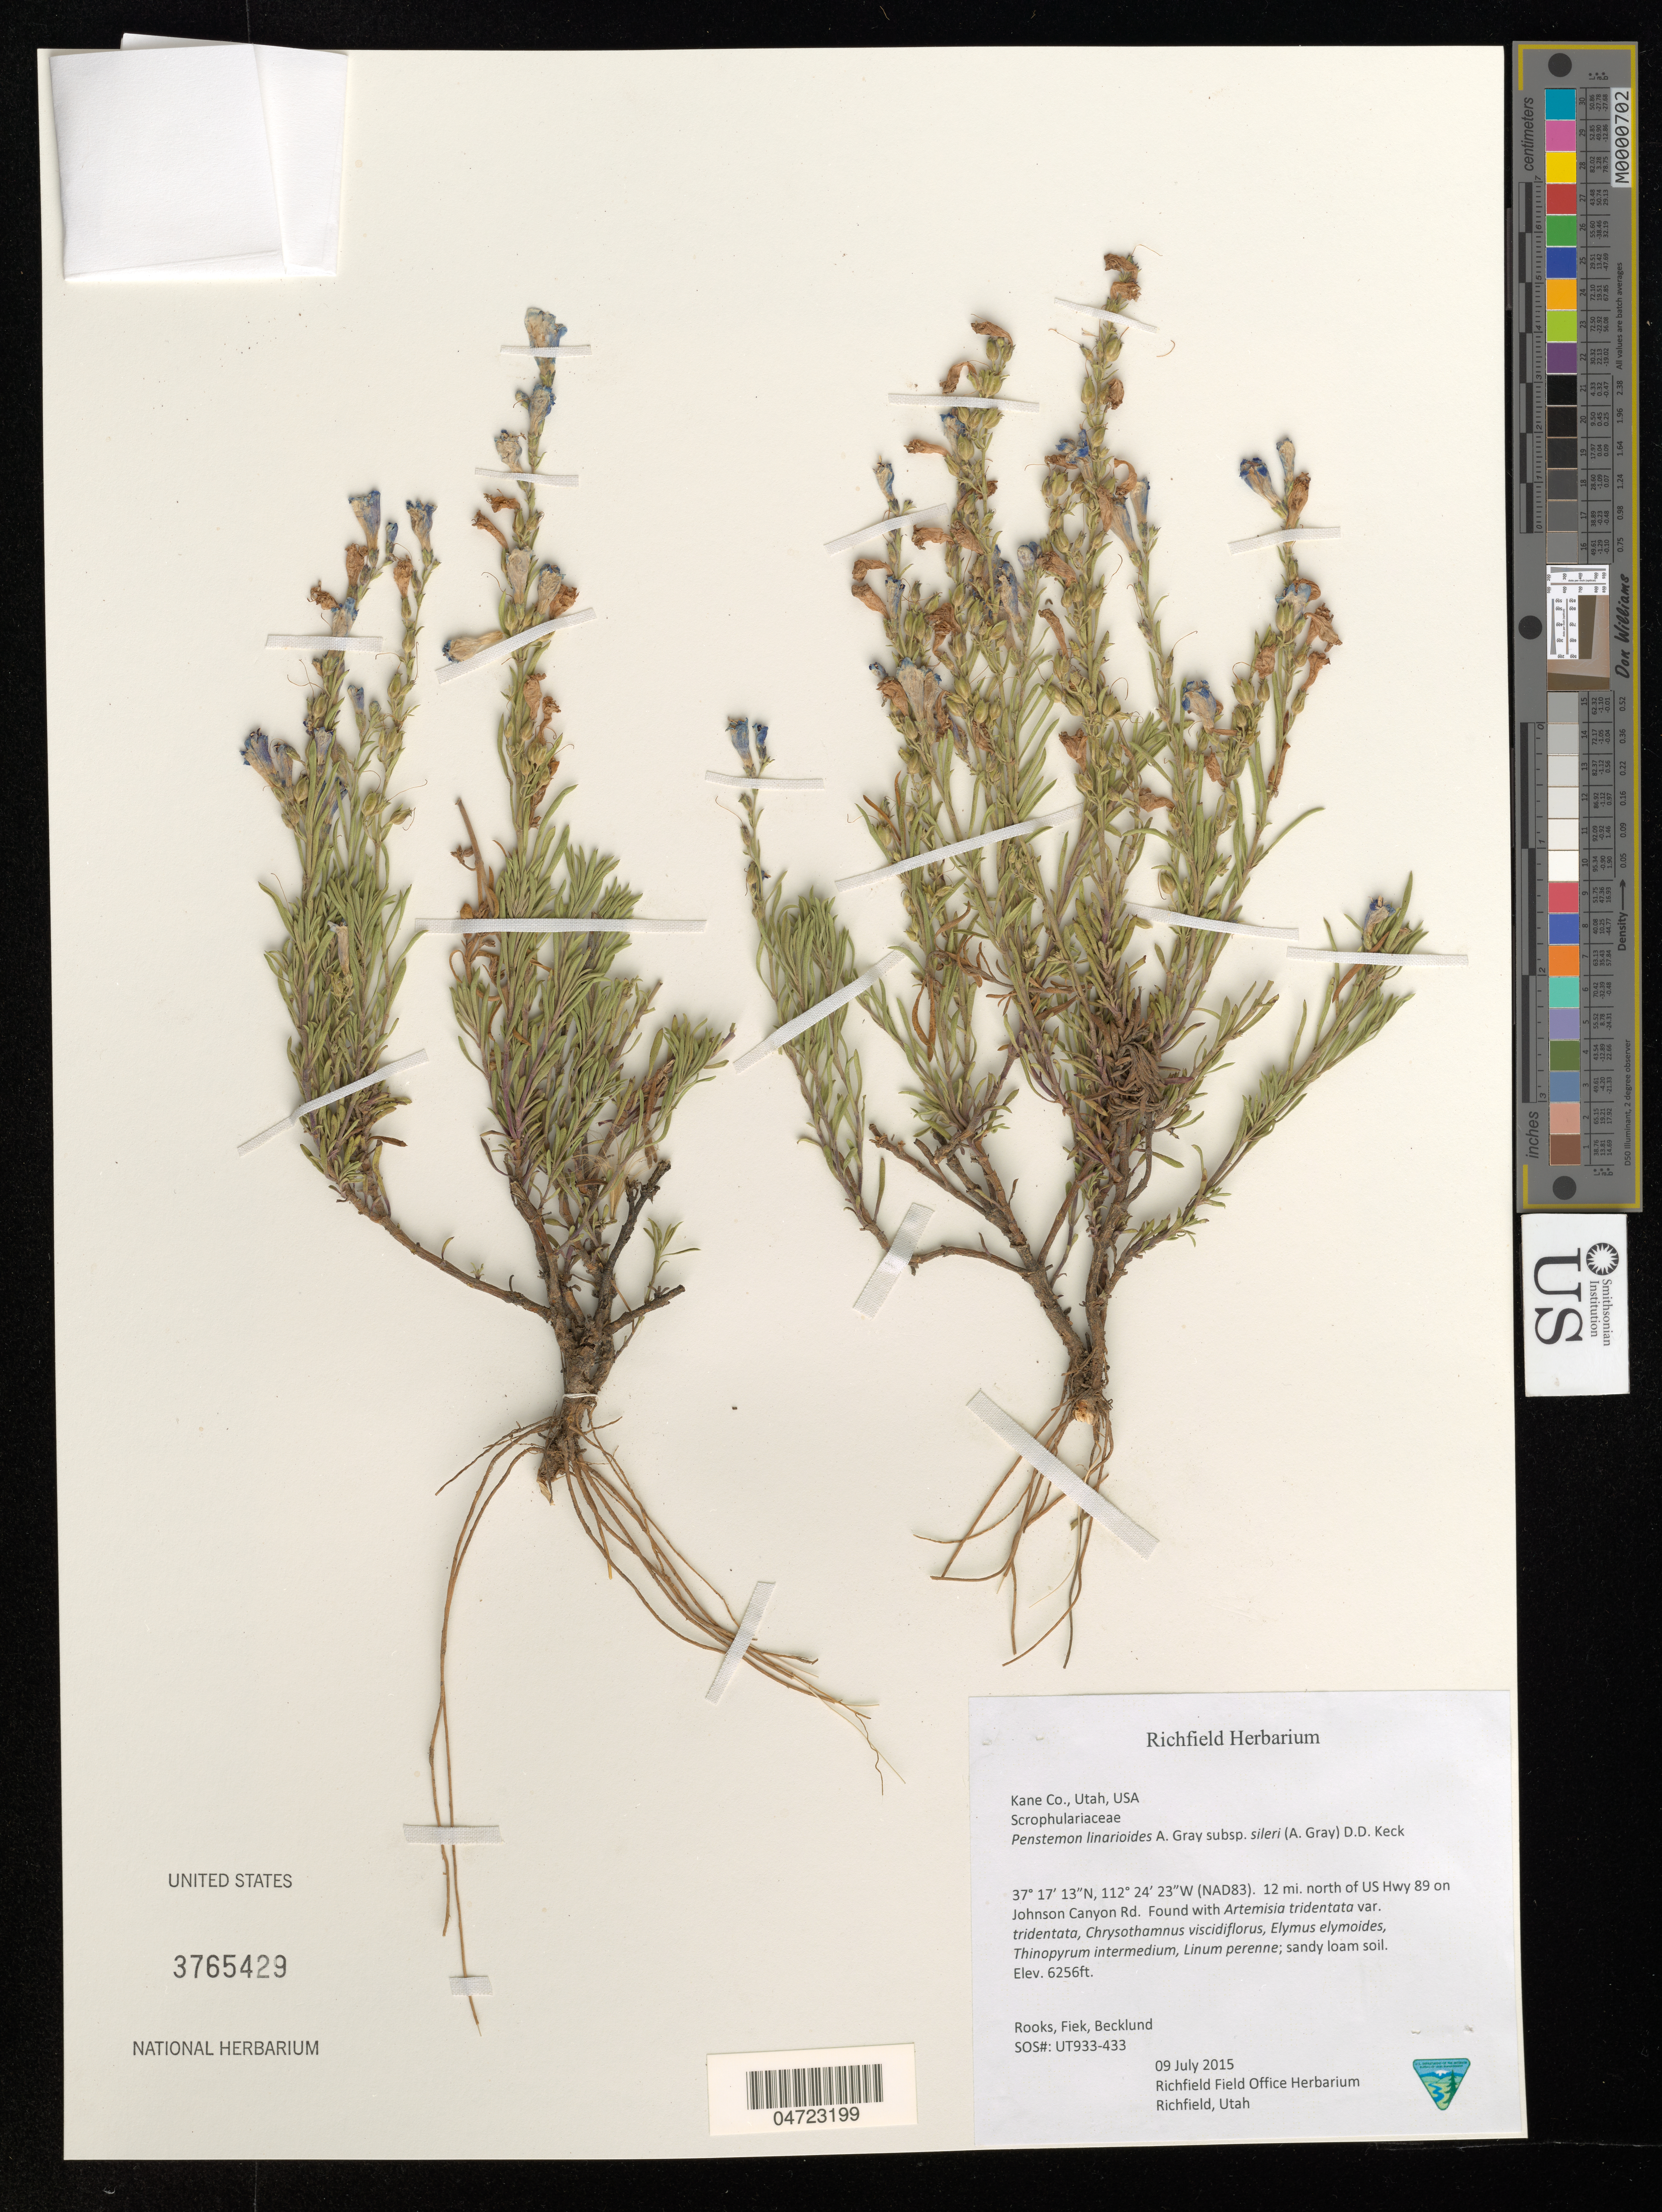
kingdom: Plantae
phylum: Tracheophyta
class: Magnoliopsida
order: Lamiales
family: Plantaginaceae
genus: Penstemon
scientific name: Penstemon linarioides subsp. sileri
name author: (A. Gray) D.D. Keck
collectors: -. Rooks, -. Fiek & -. Becklund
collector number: UT933-433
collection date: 2015-07-09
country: United States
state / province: Utah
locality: Kane Co. 12 mi. north of US Hwy 89 on Johnson Canyon Rd.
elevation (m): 1907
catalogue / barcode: US 3765429